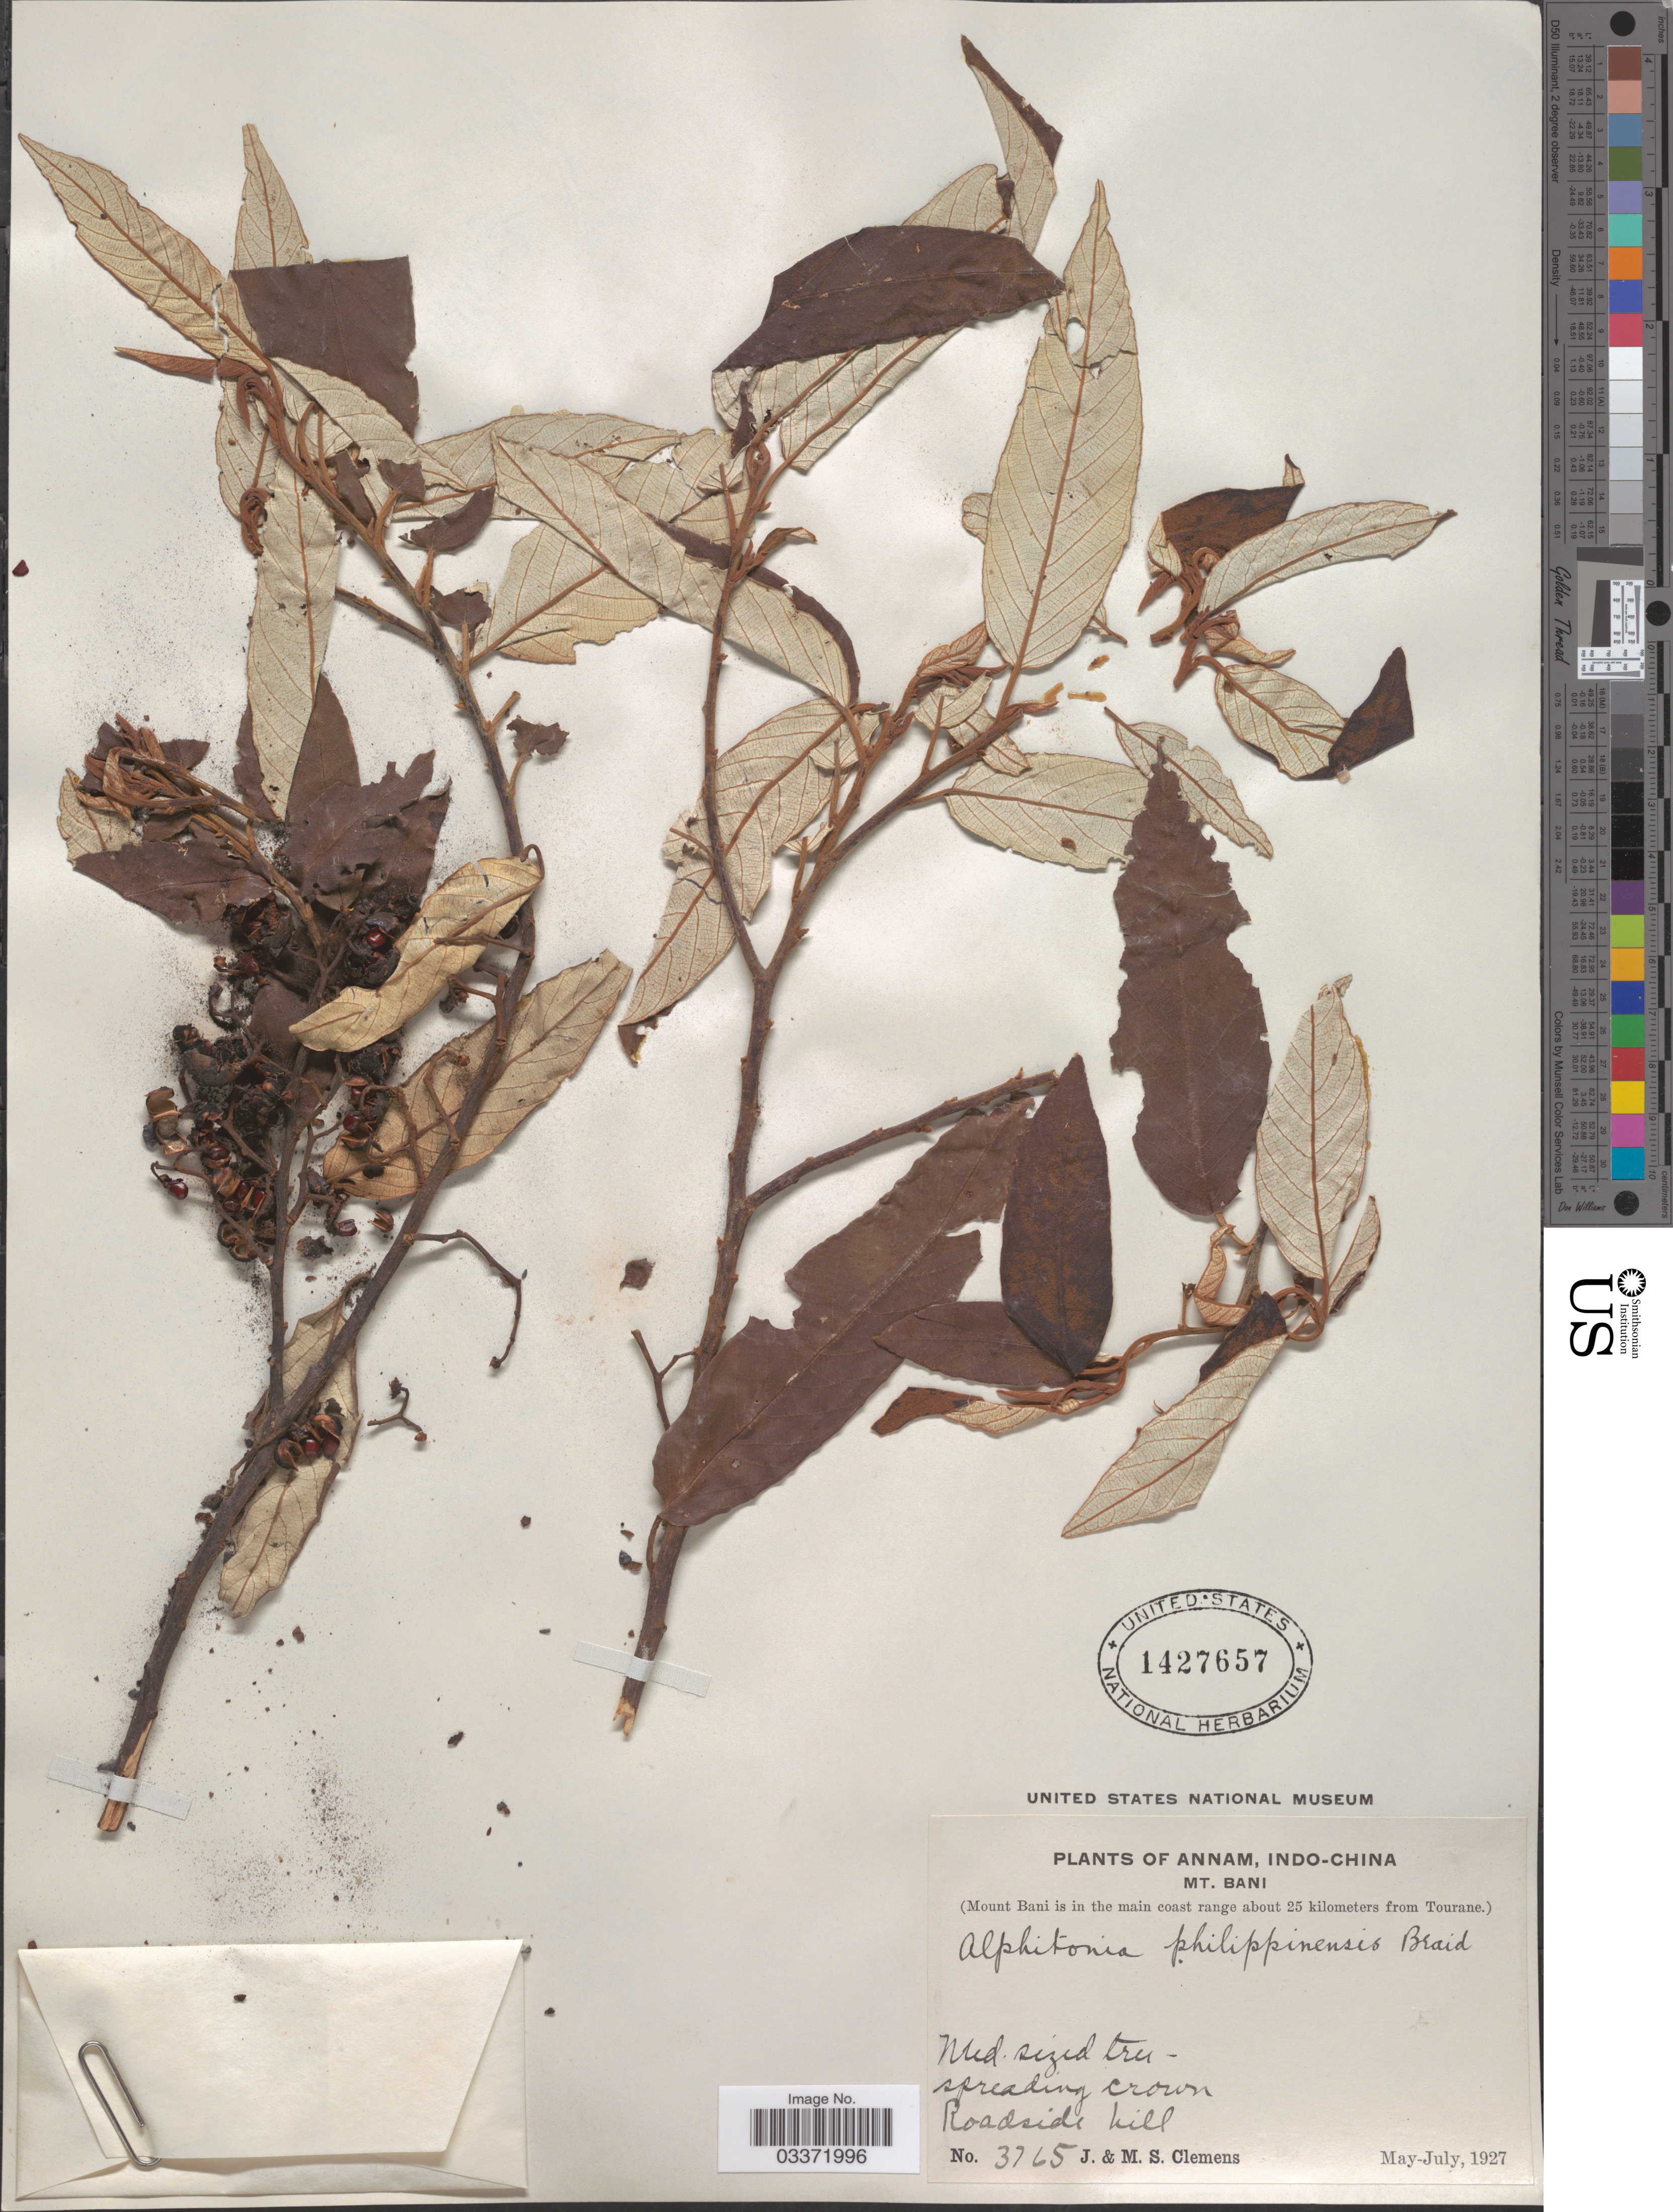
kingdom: Plantae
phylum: Tracheophyta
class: Magnoliopsida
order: Rosales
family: Rhamnaceae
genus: Alphitonia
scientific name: Alphitonia philippinensis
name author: Braid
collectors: J. Clemens & M. S. Clemens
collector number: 3765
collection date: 1927-05/1927-07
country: Vietnam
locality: Annam, Indo-China. Mt. Bani (Mount Bani is in the main coast range about 25 kilometers from Tourane.).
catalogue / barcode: US 1427657